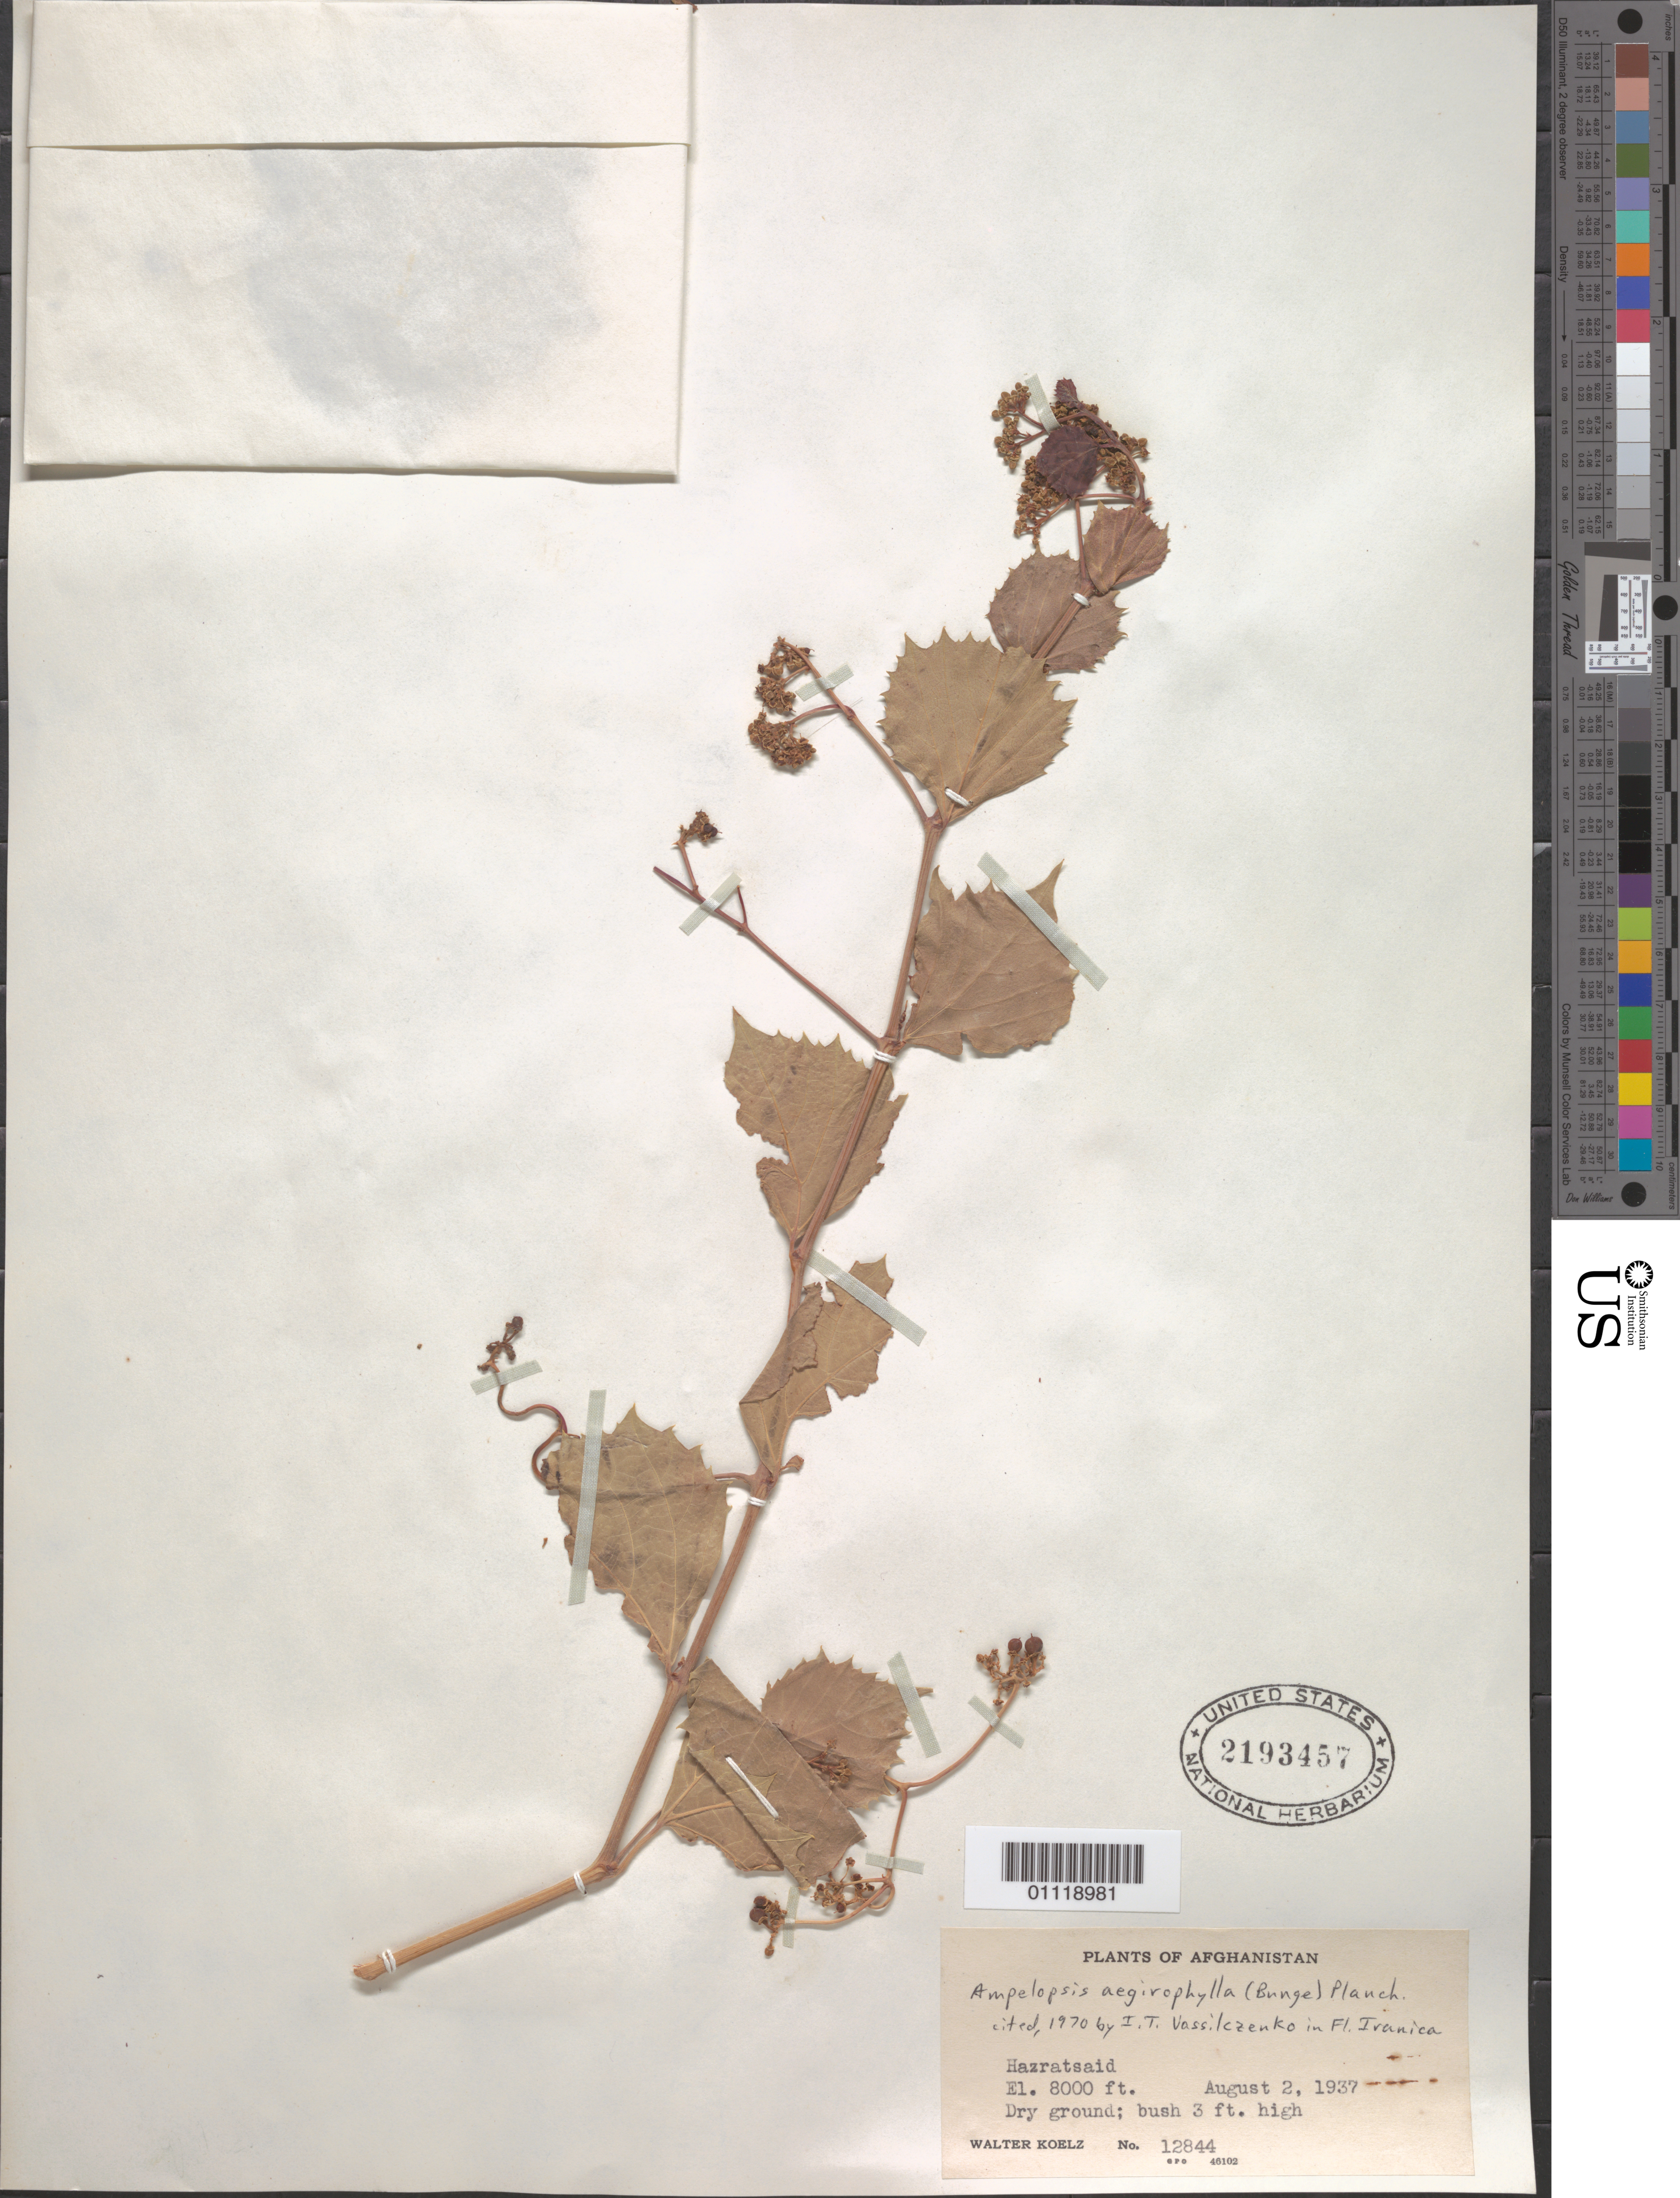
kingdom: Plantae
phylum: Tracheophyta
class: Magnoliopsida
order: Vitales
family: Vitaceae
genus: Ampelopsis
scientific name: Ampelopsis aegirophylla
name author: (Bunge) Planch.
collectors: W. N. Koelz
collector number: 12844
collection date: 1937-08-02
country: Afghanistan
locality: Hazratsaid.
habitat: Dry ground, bush.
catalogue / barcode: US 2193457